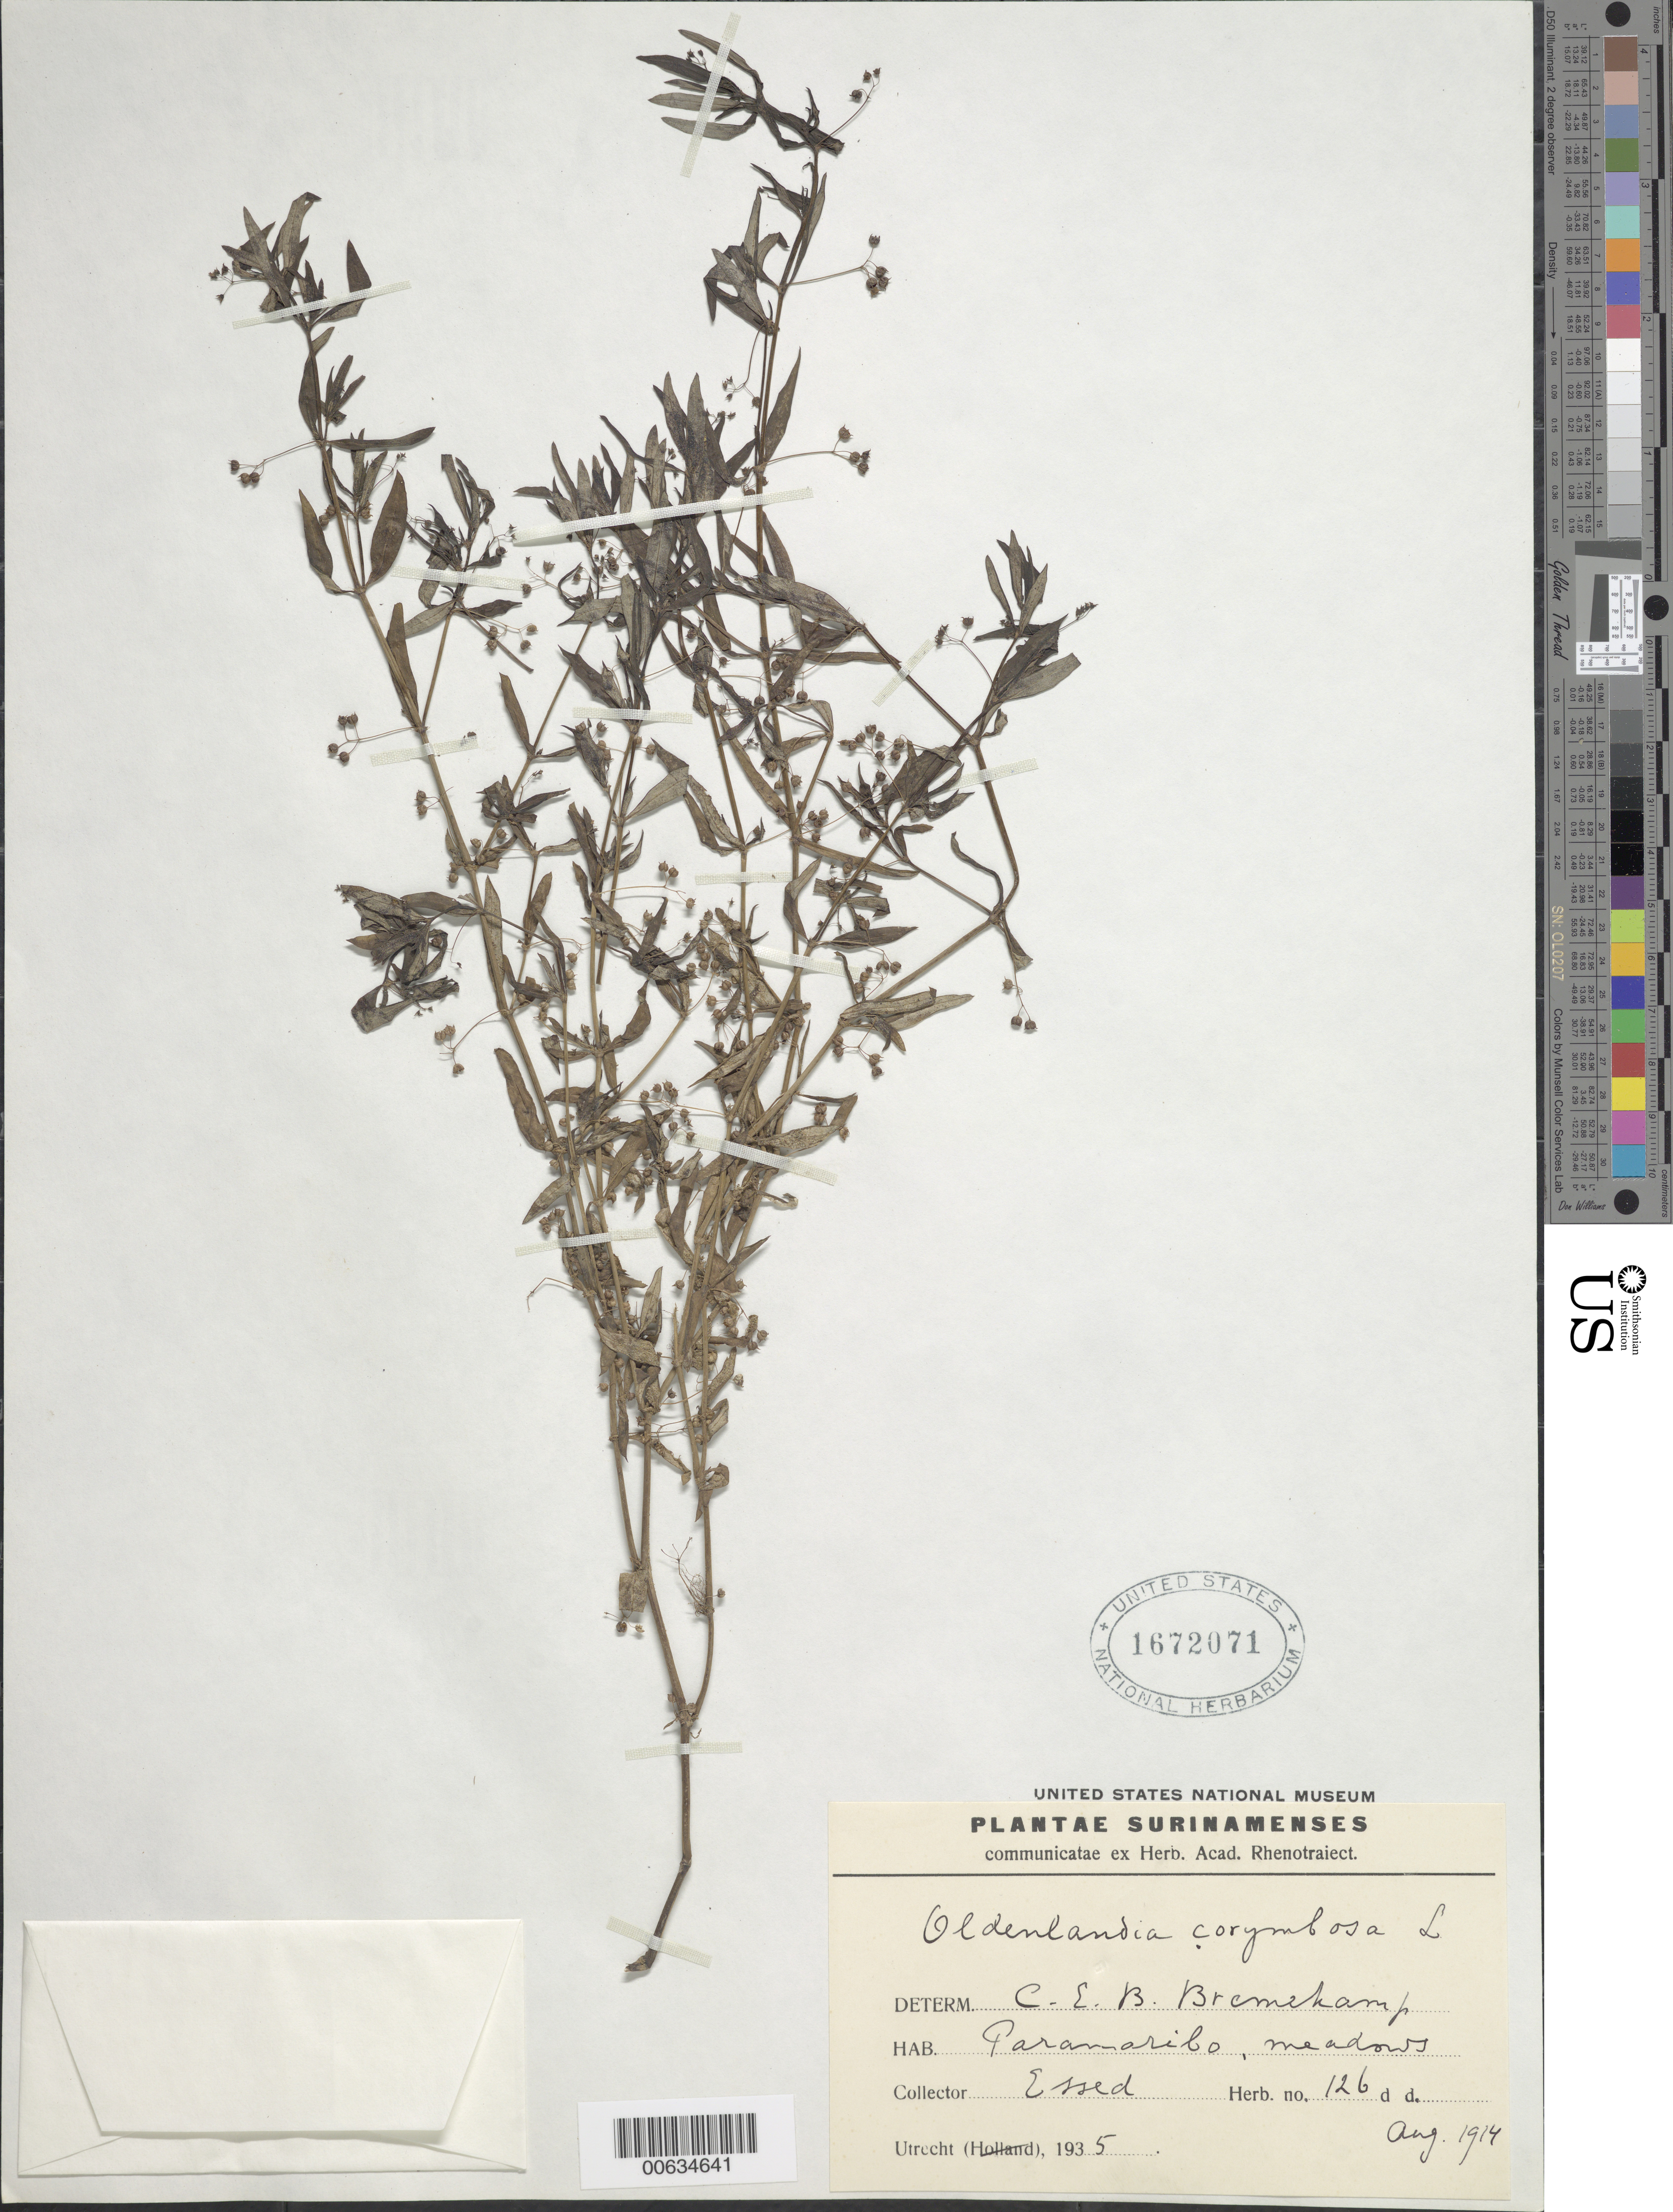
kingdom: Plantae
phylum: Tracheophyta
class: Magnoliopsida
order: Gentianales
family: Rubiaceae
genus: Oldenlandia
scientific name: Oldenlandia corymbosa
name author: L.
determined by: Bremekamp, C. E. B.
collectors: E. Essed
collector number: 126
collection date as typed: Aug-14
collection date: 1914-08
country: Suriname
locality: Paramaribo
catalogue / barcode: US 1672071